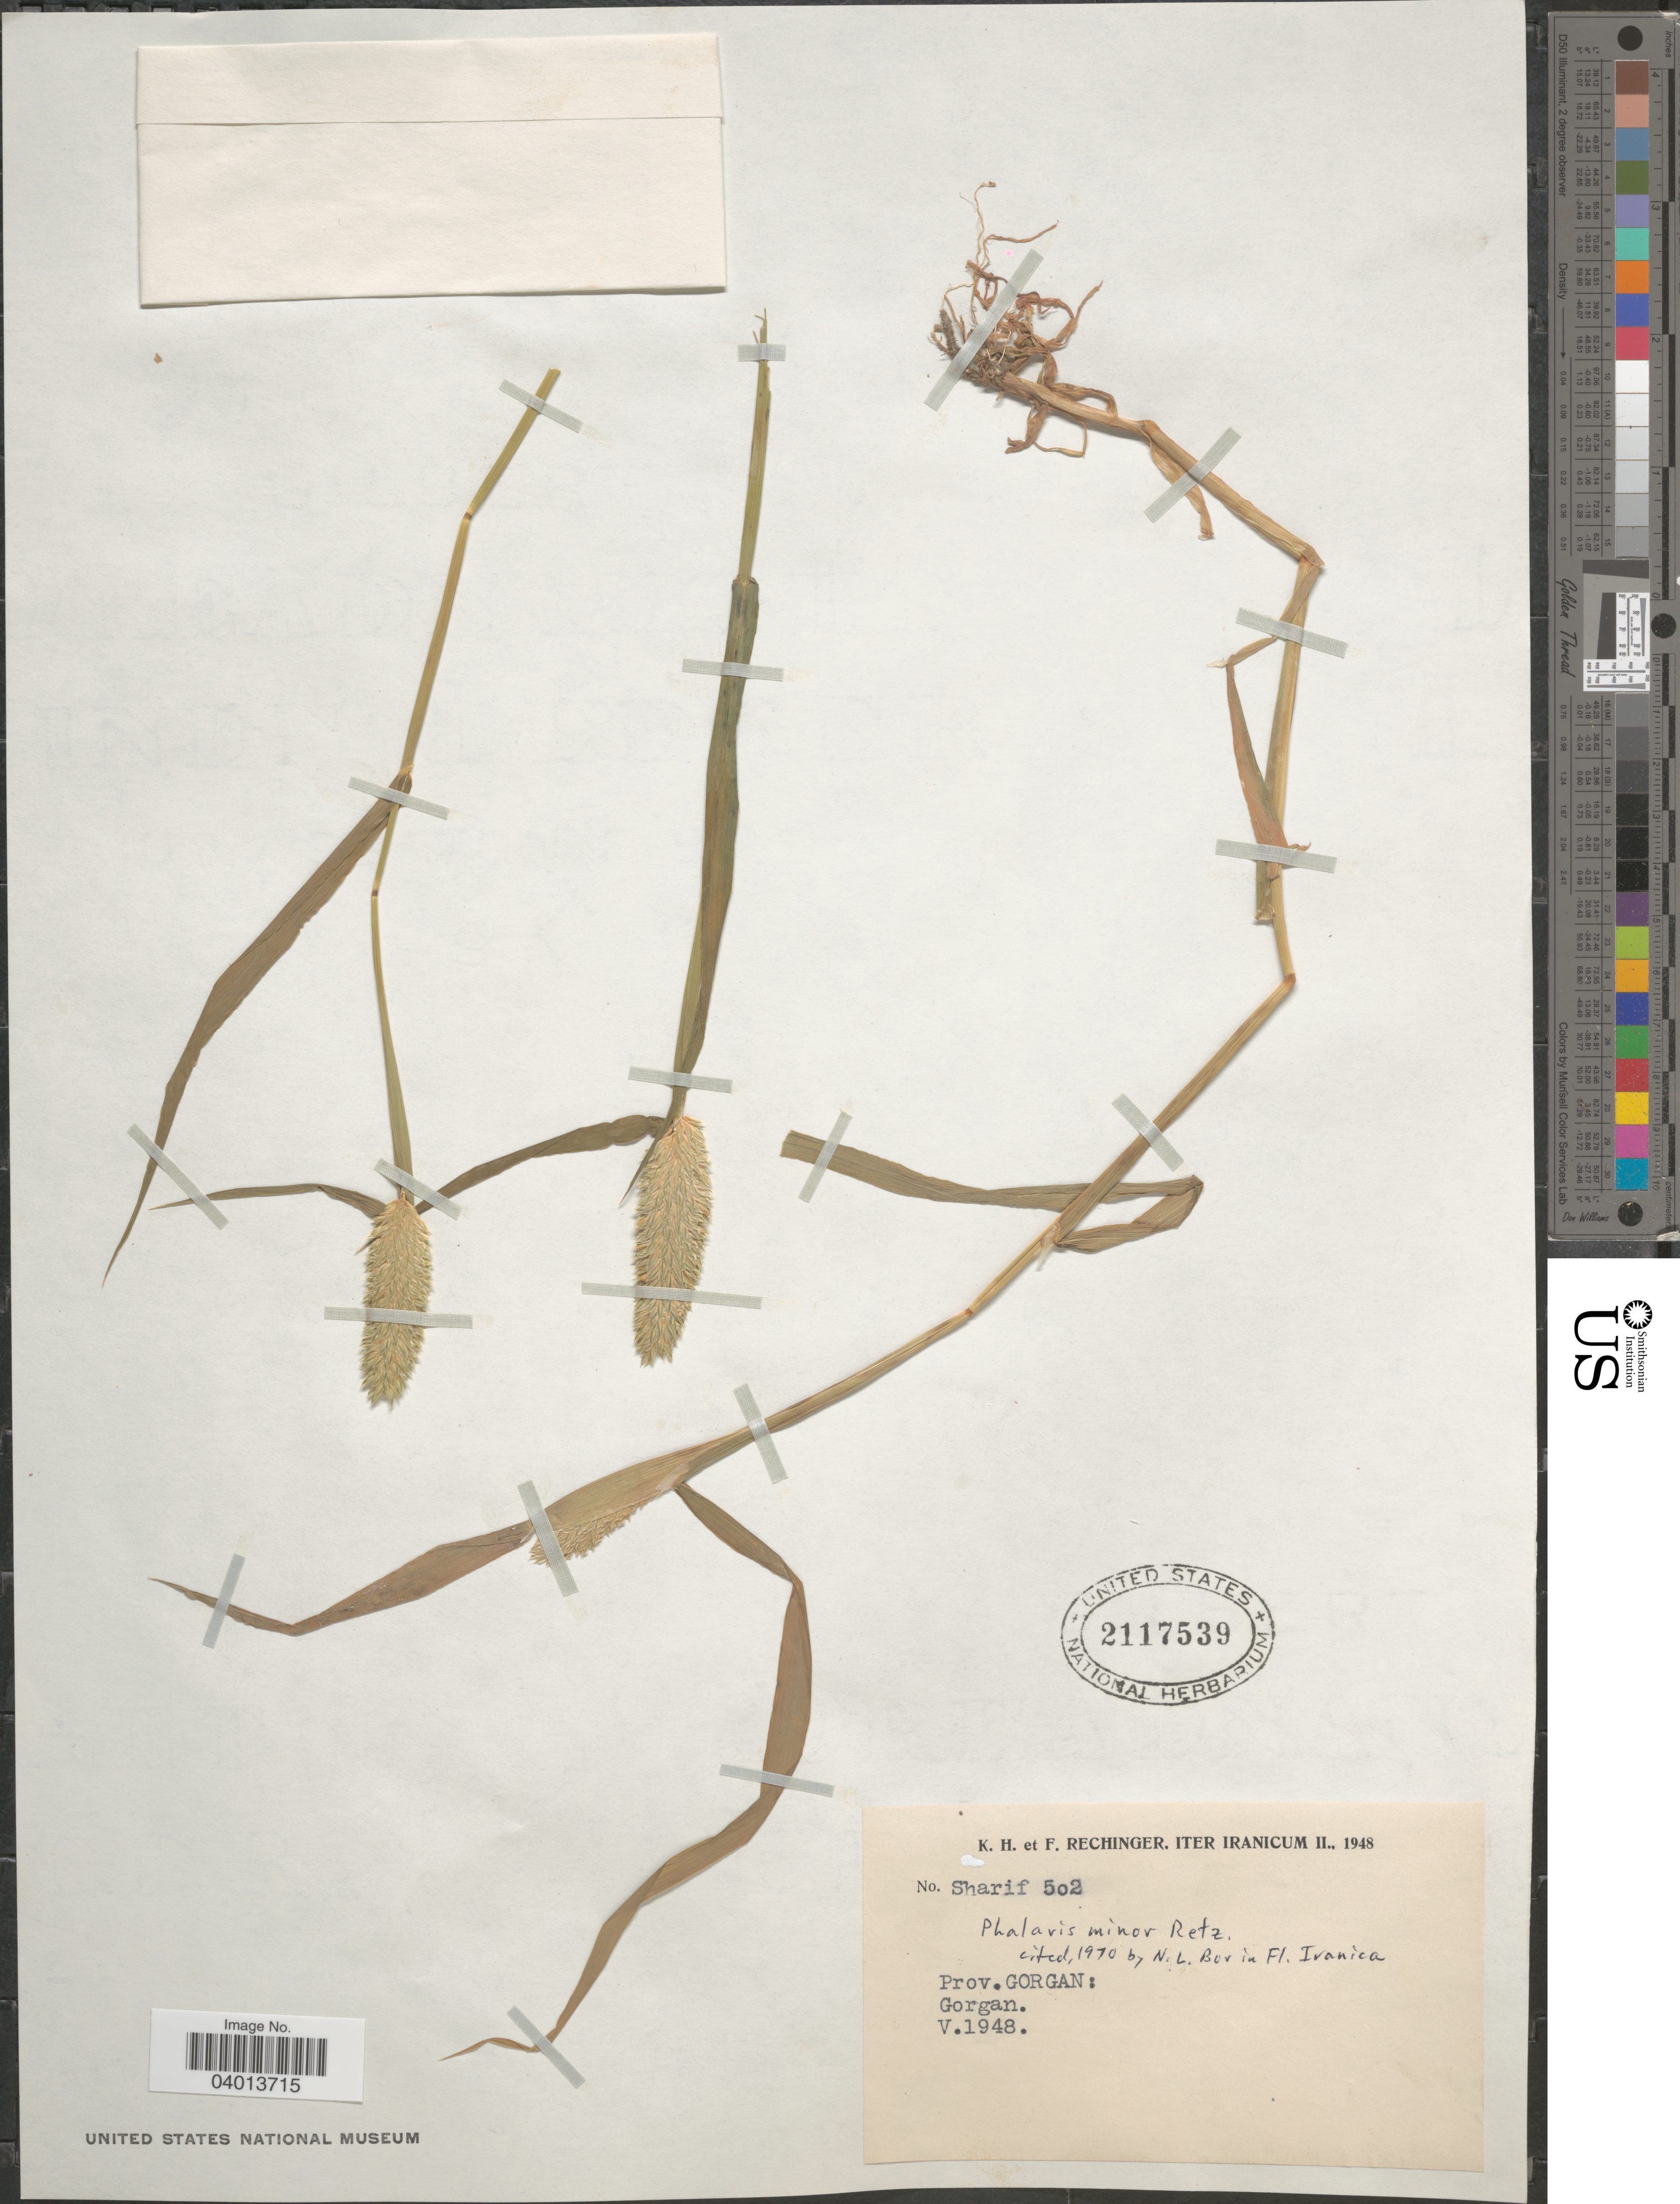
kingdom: Plantae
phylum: Tracheophyta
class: Liliopsida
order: Poales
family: Poaceae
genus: Phalaris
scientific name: Phalaris minor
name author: Retz.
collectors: K. H. Rechinger & F. Rechinger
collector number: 502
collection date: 1948-05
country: Iran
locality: Iter Iranicum. Sharif [unsure placement]. Prov.Gorgan: Gorgan.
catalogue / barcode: US 2117539